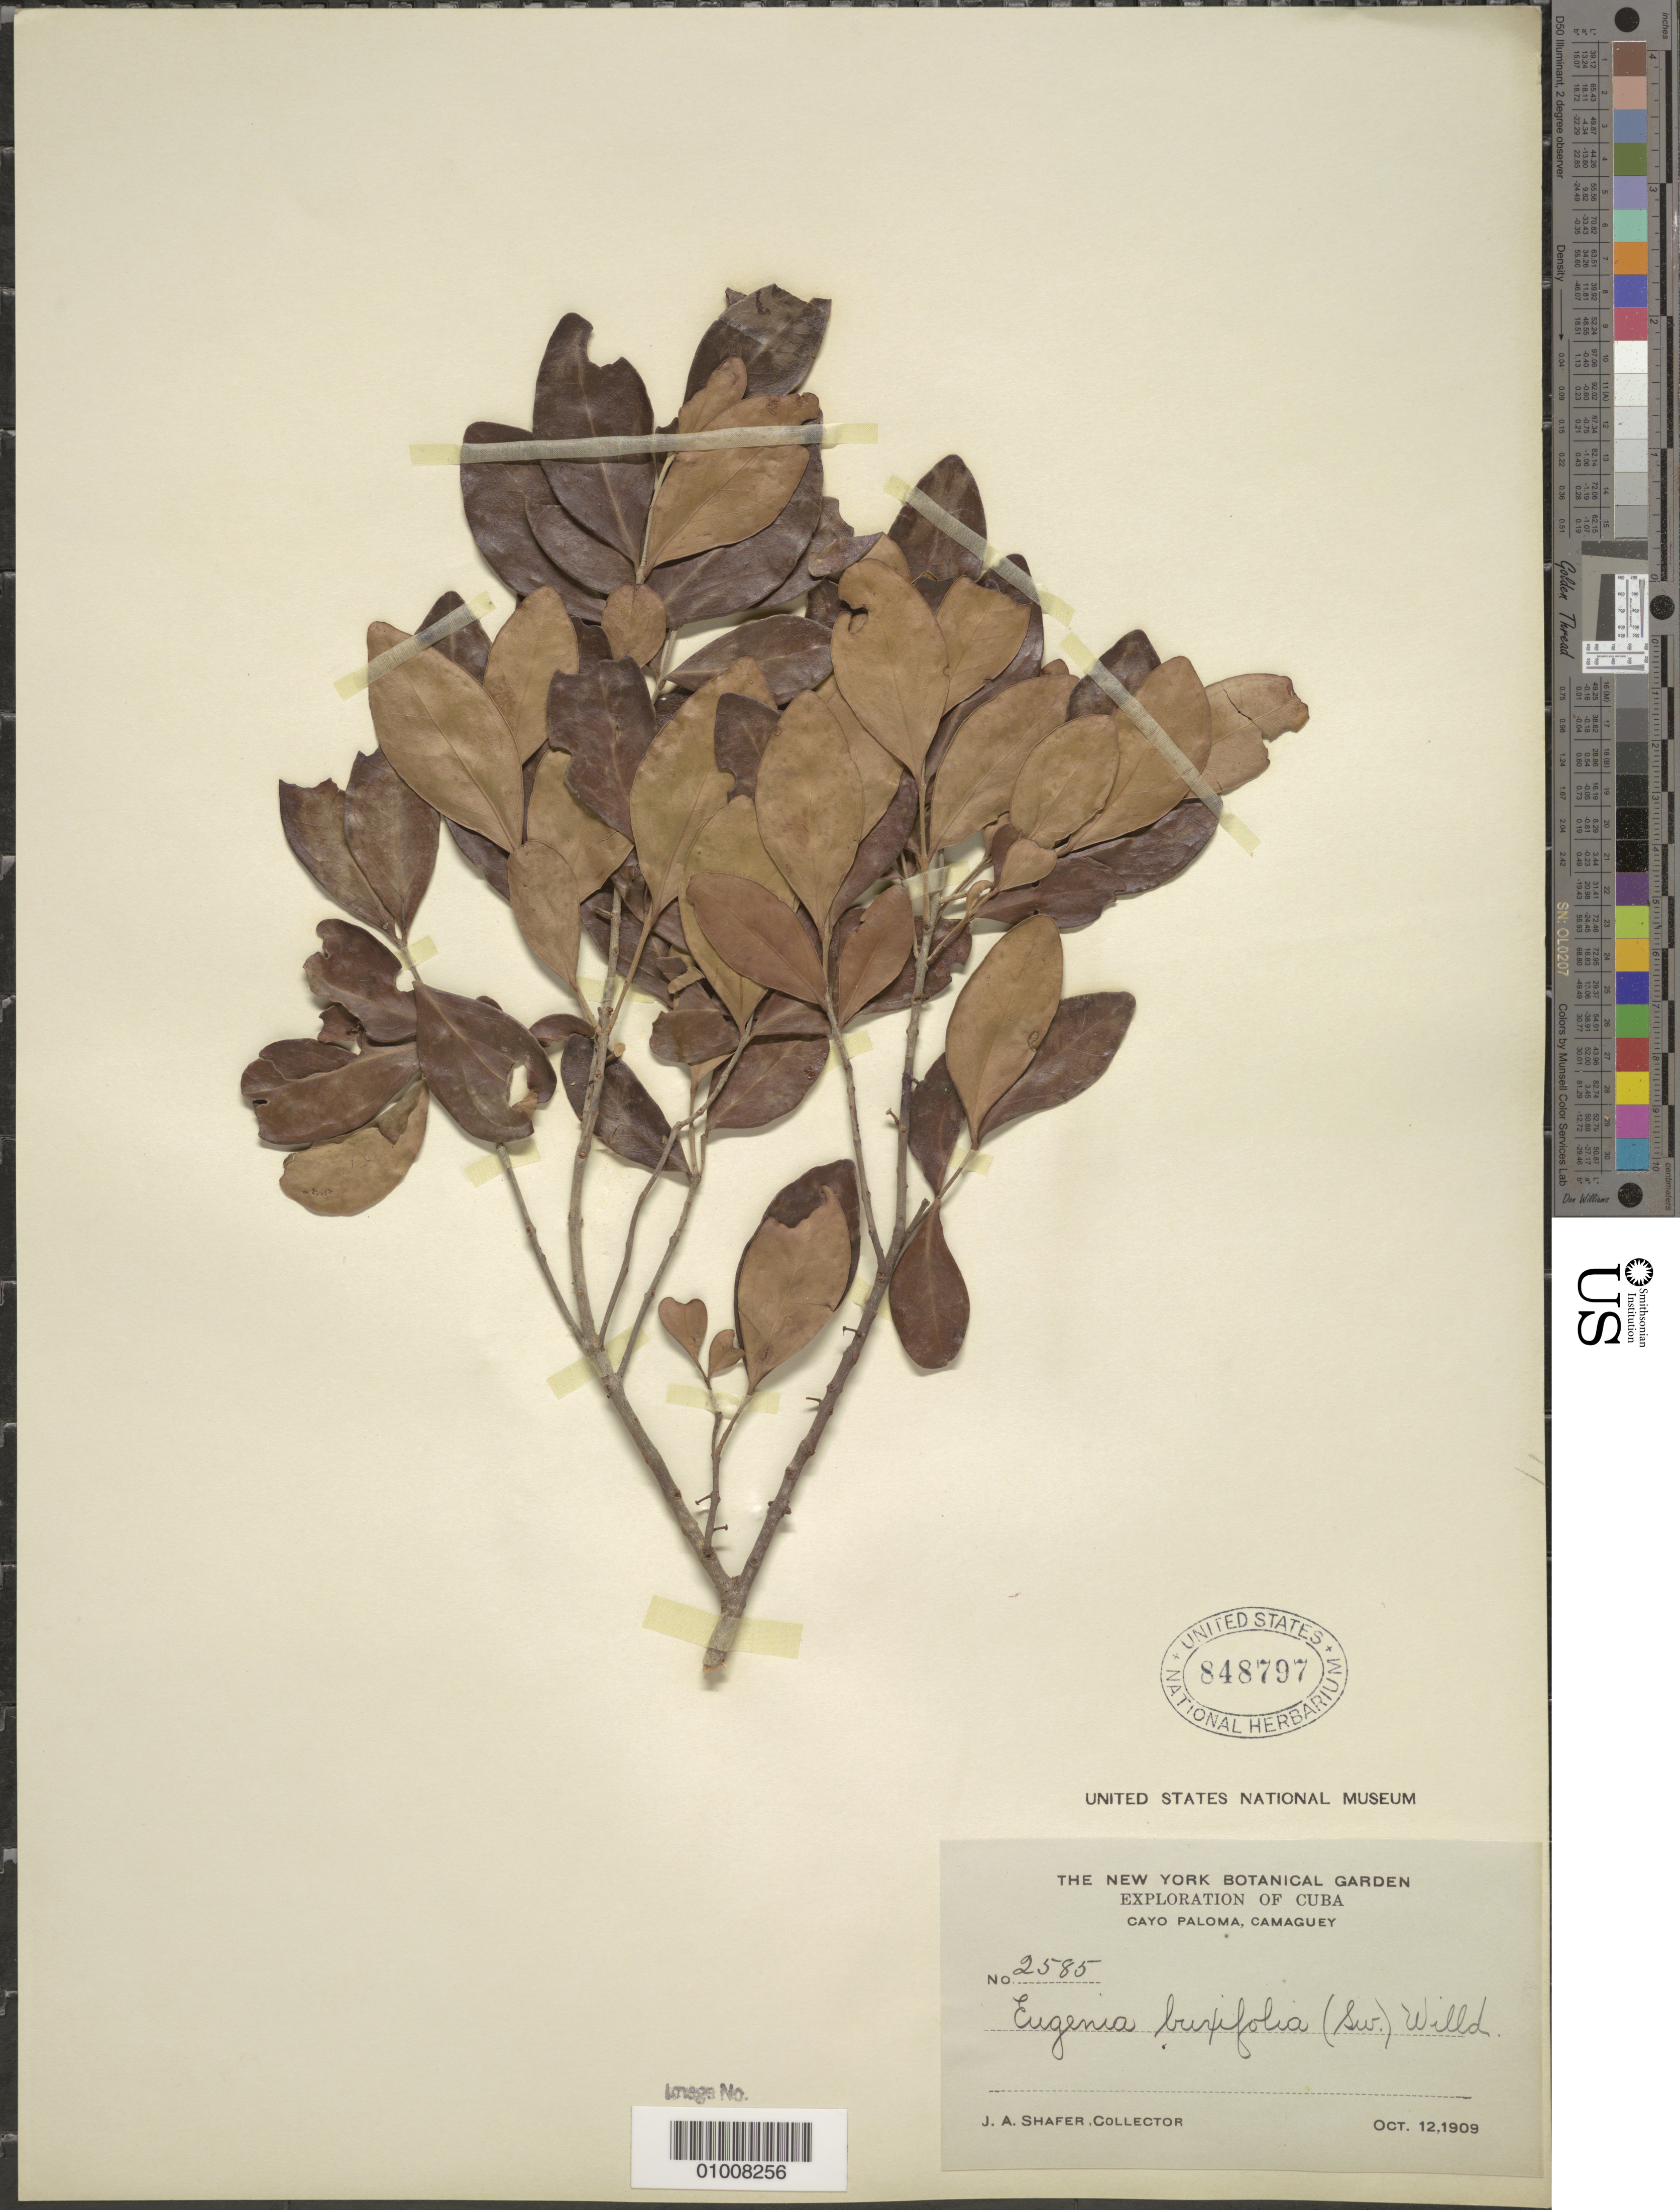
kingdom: Plantae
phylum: Tracheophyta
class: Magnoliopsida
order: Myrtales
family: Myrtaceae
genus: Eugenia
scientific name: Eugenia foetida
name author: Pers.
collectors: J. A. Shafer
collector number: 2585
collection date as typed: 12 Oct 1909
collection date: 1909-10-12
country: Cuba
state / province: Camagüey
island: Cuba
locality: Cayo Paloma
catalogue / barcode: US 848797